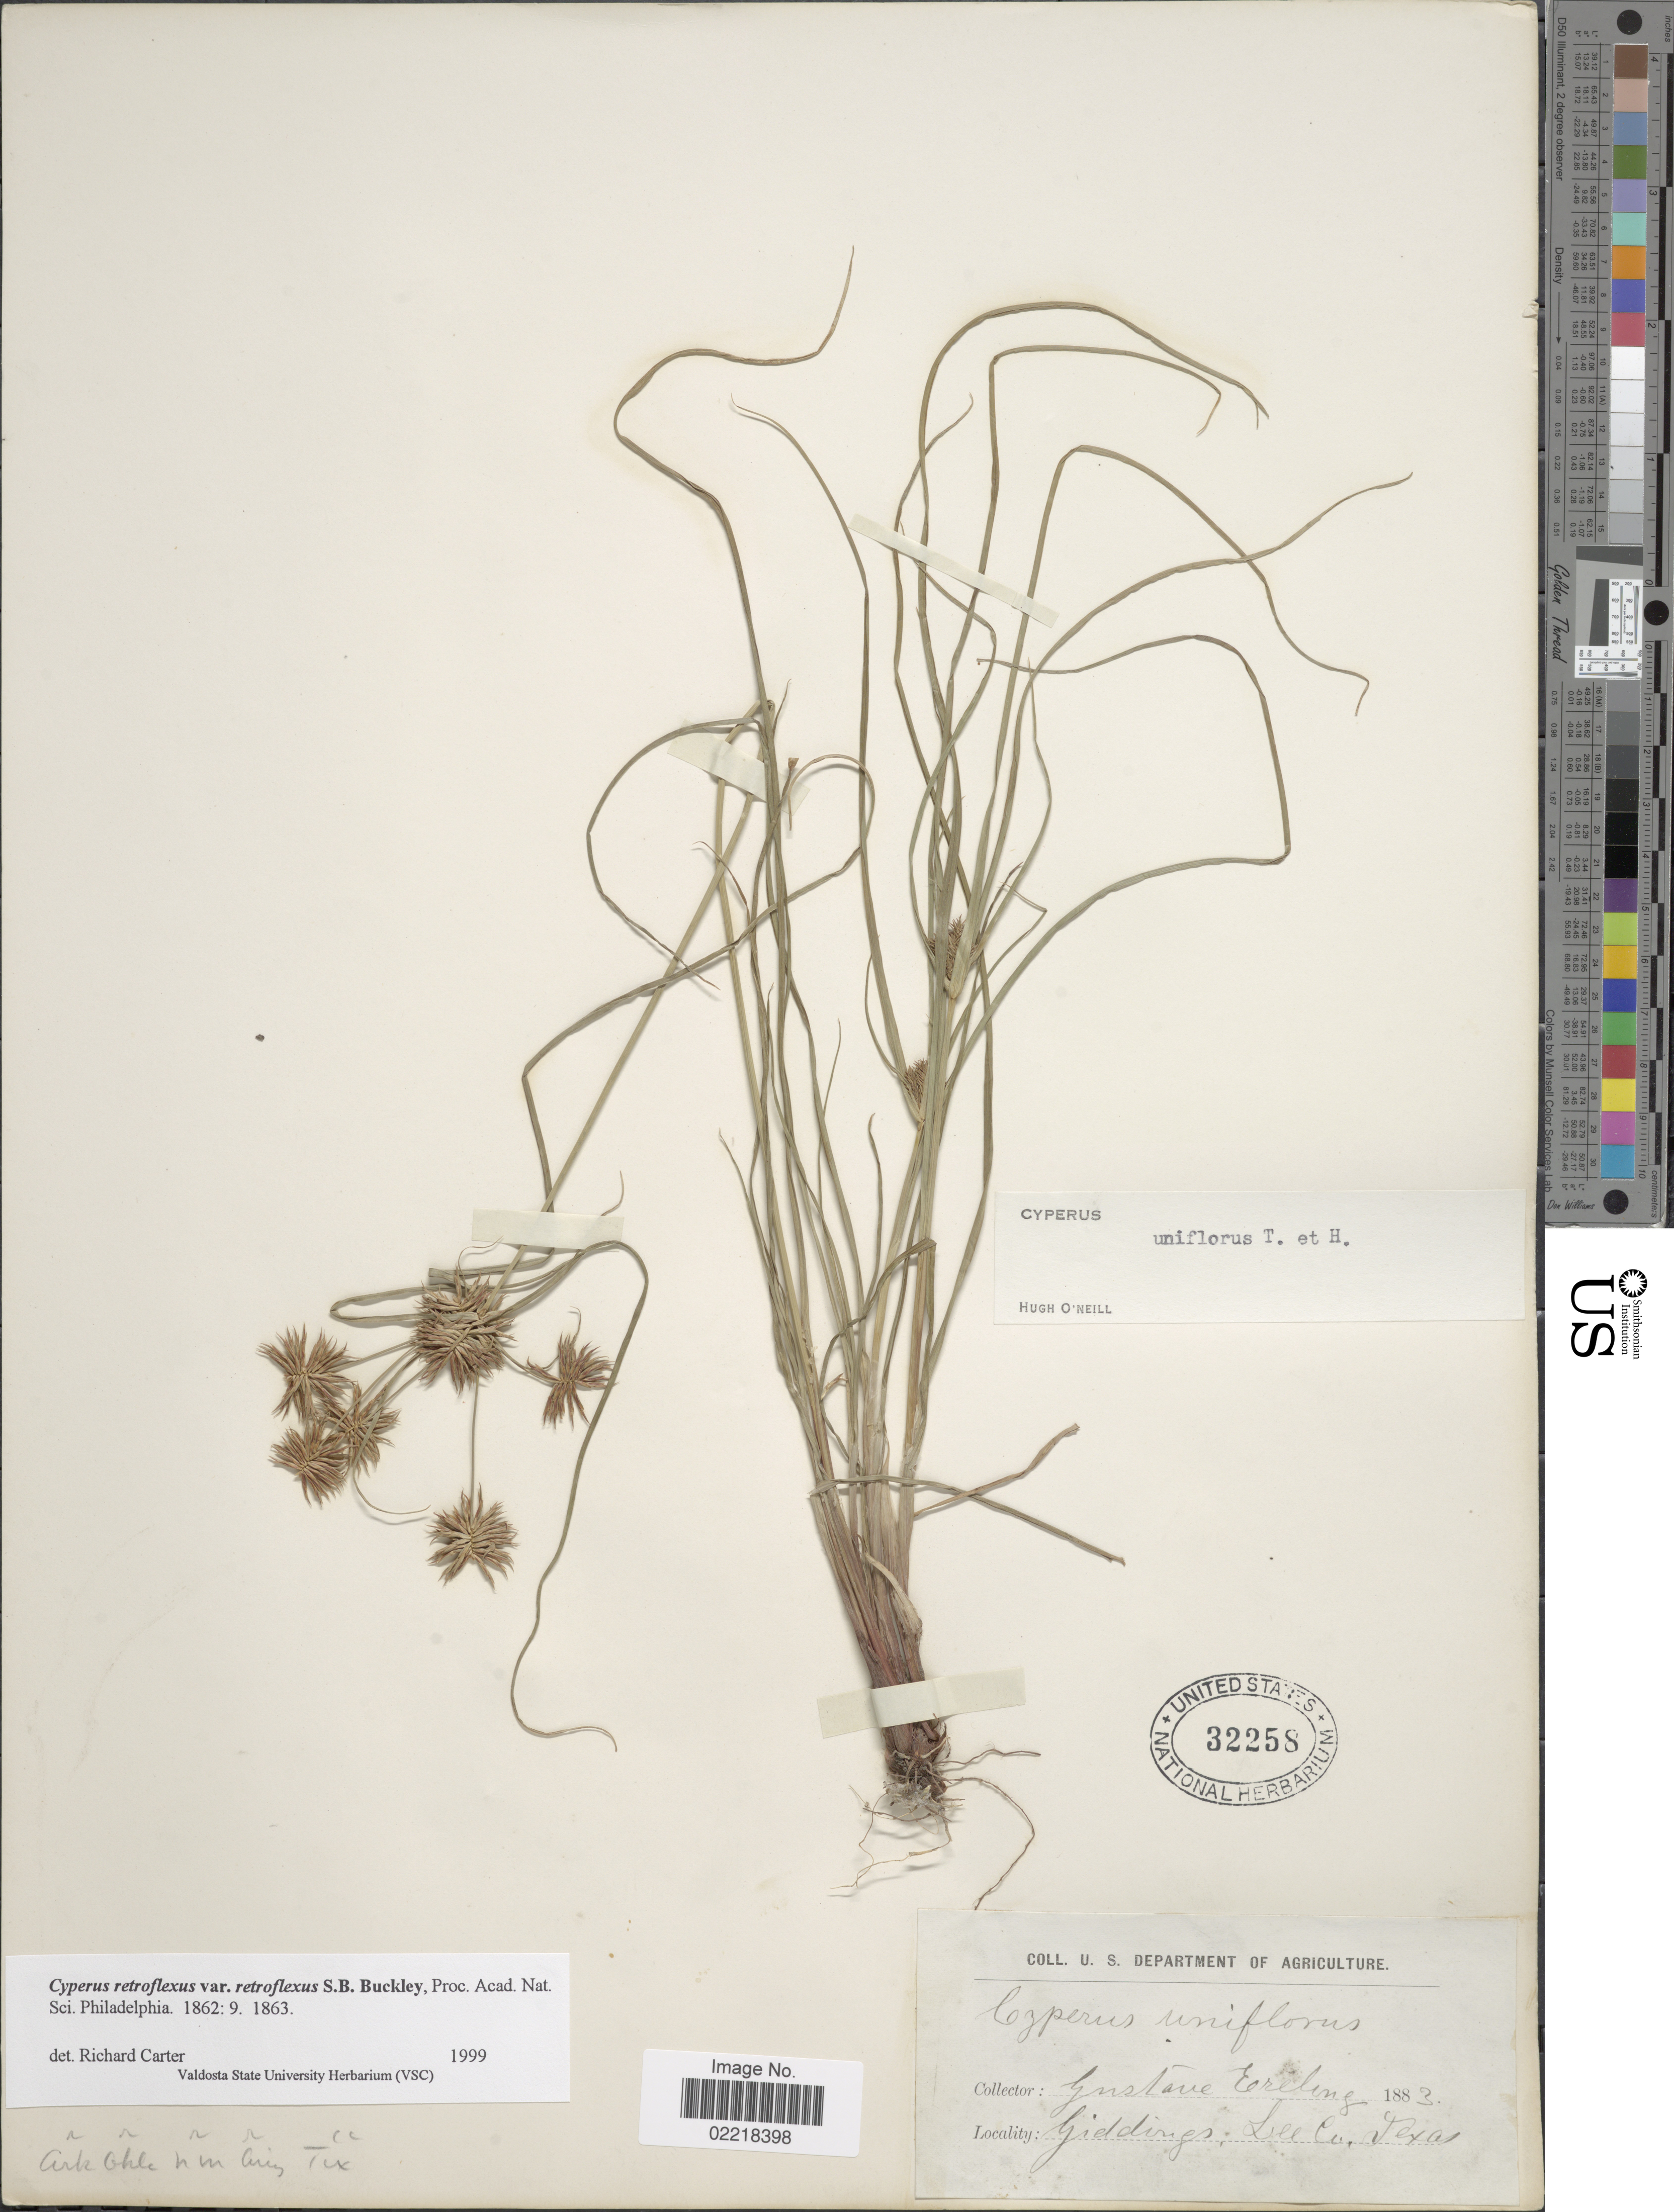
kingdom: Plantae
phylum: Tracheophyta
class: Liliopsida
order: Poales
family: Cyperaceae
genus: Cyperus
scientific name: Cyperus retroflexus var. retroflexus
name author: Buckley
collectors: G. Ereling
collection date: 1883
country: United States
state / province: Texas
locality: Giddings, Lee Co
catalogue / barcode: US 32258